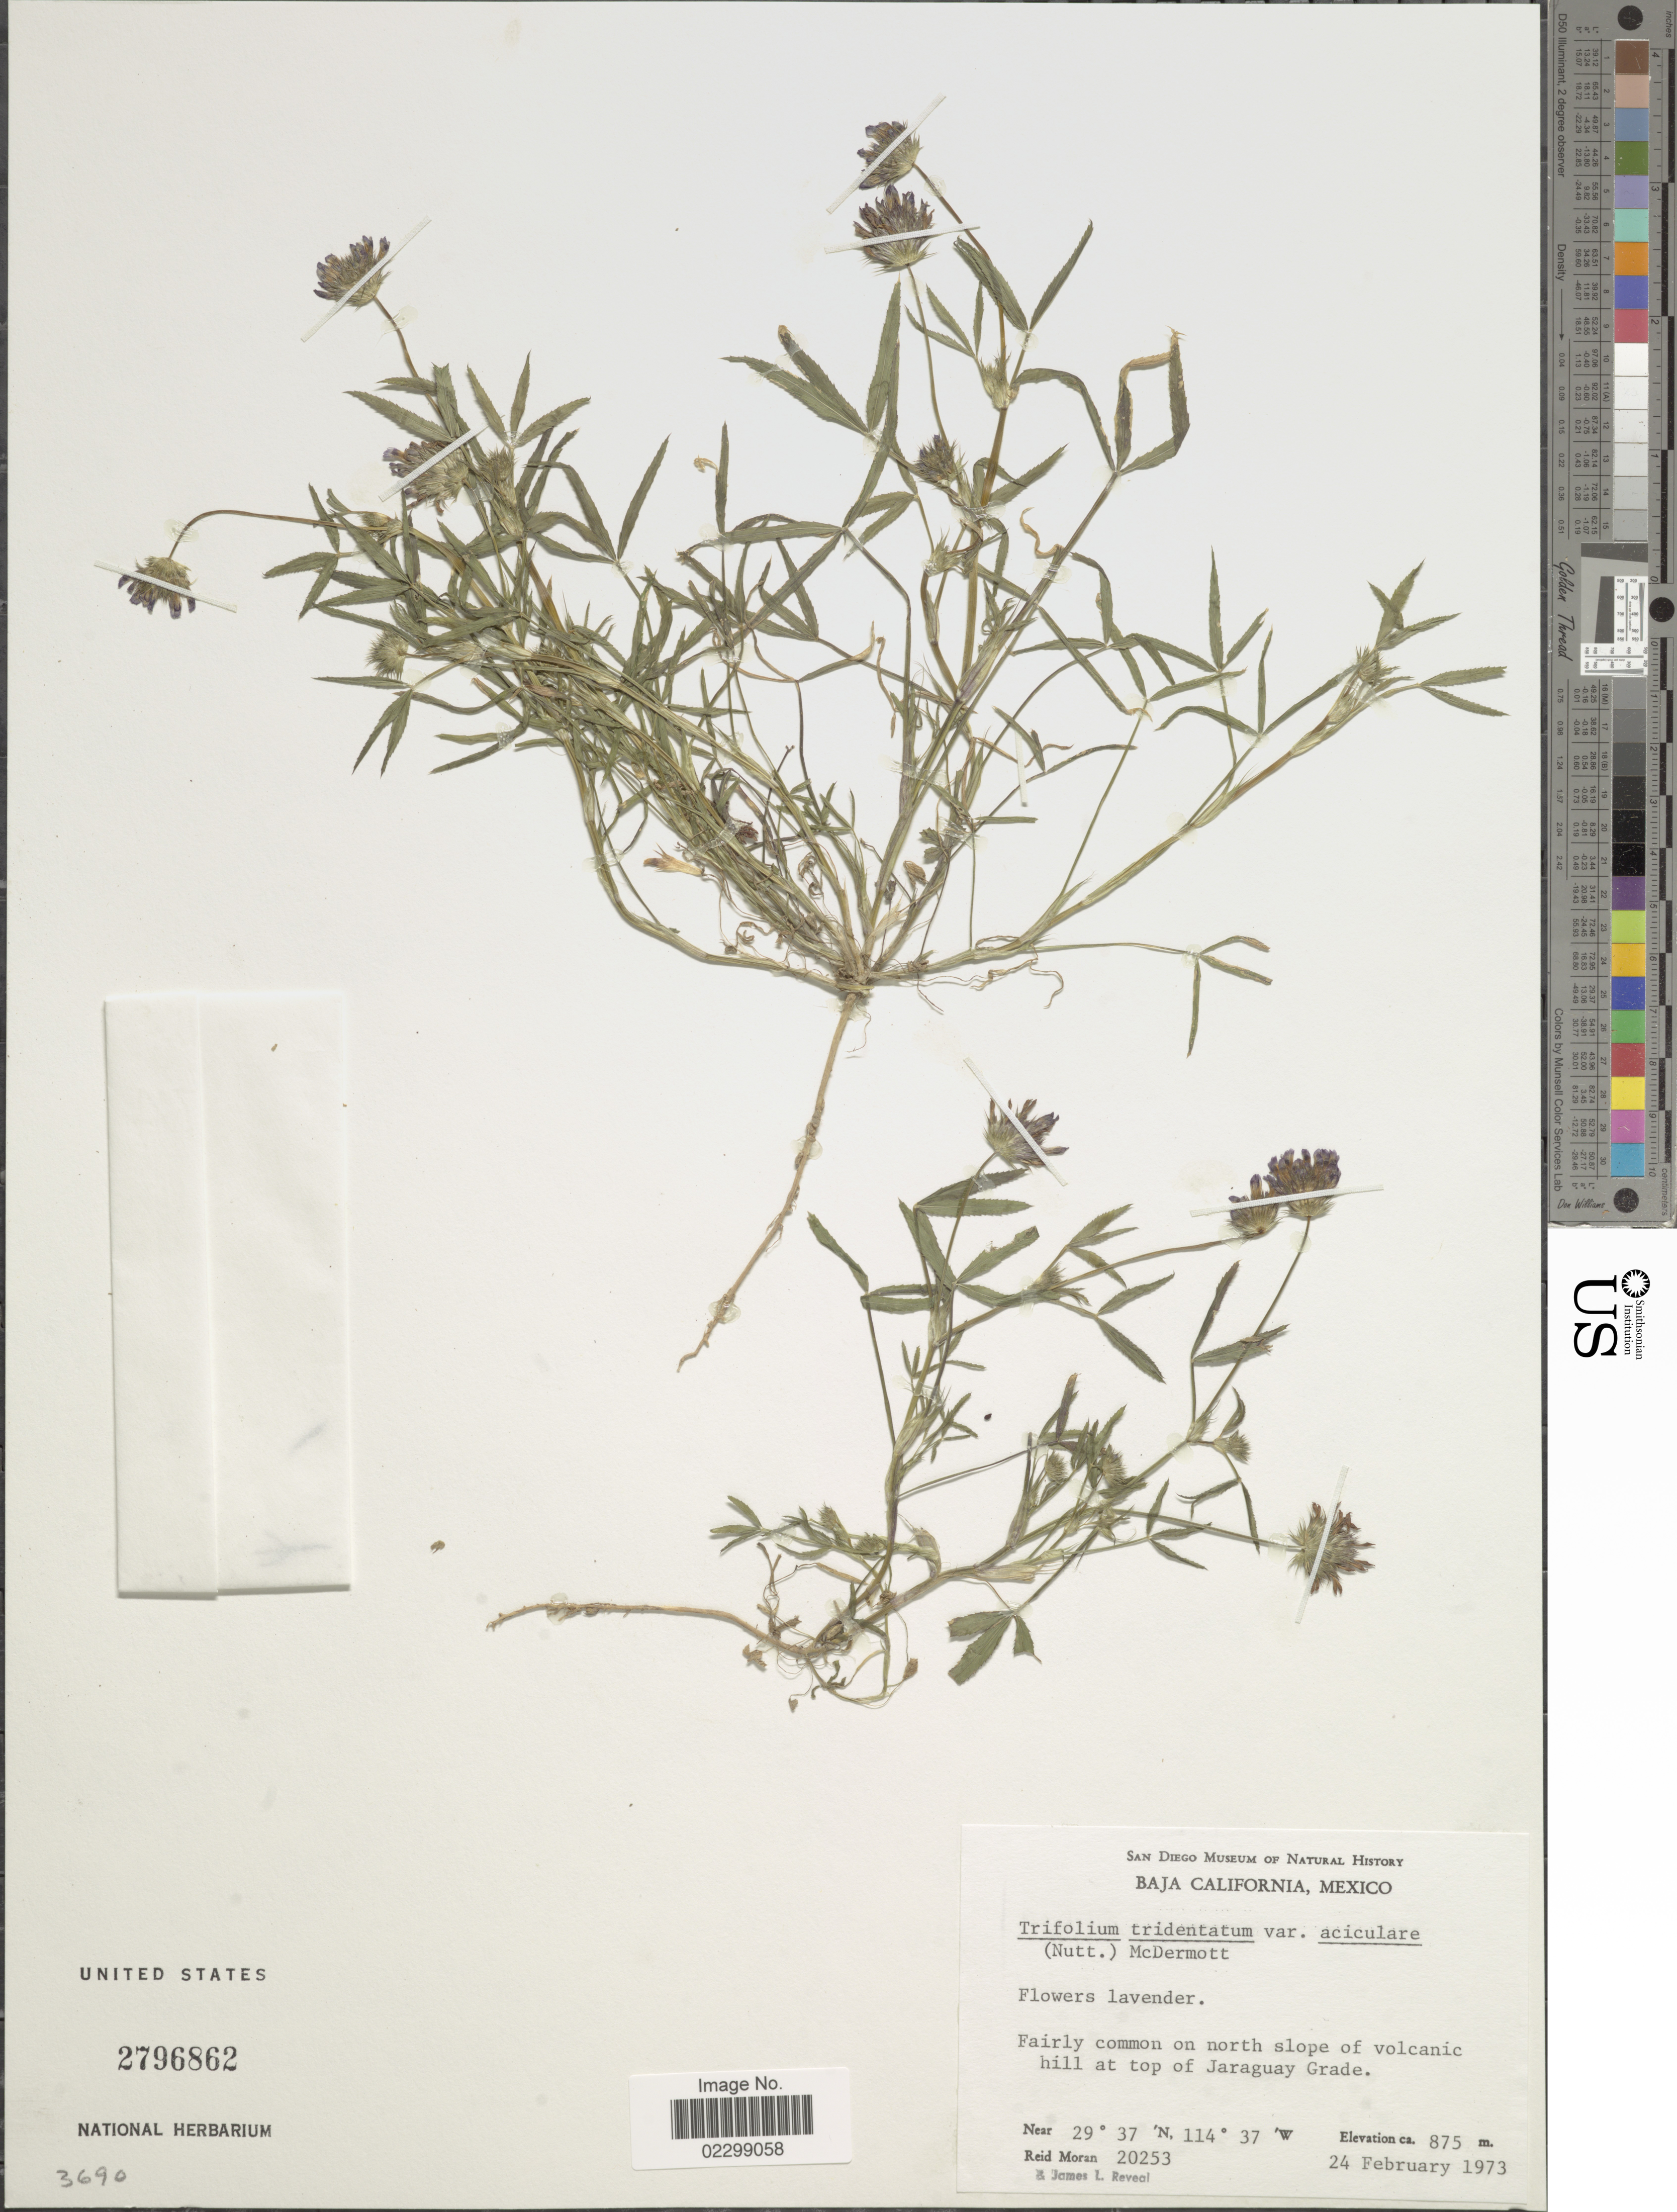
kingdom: Plantae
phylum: Tracheophyta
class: Magnoliopsida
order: Fabales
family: Fabaceae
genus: Trifolium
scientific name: Trifolium tridentatum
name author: Lindl.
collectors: R. V. Moran & J. L. Reveal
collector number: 20253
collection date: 1973-02-24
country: Mexico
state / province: Baja California Norte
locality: Fairly common on north slope of volcanic hill at top of Jaraguay Grade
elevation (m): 875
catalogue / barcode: US 2796862